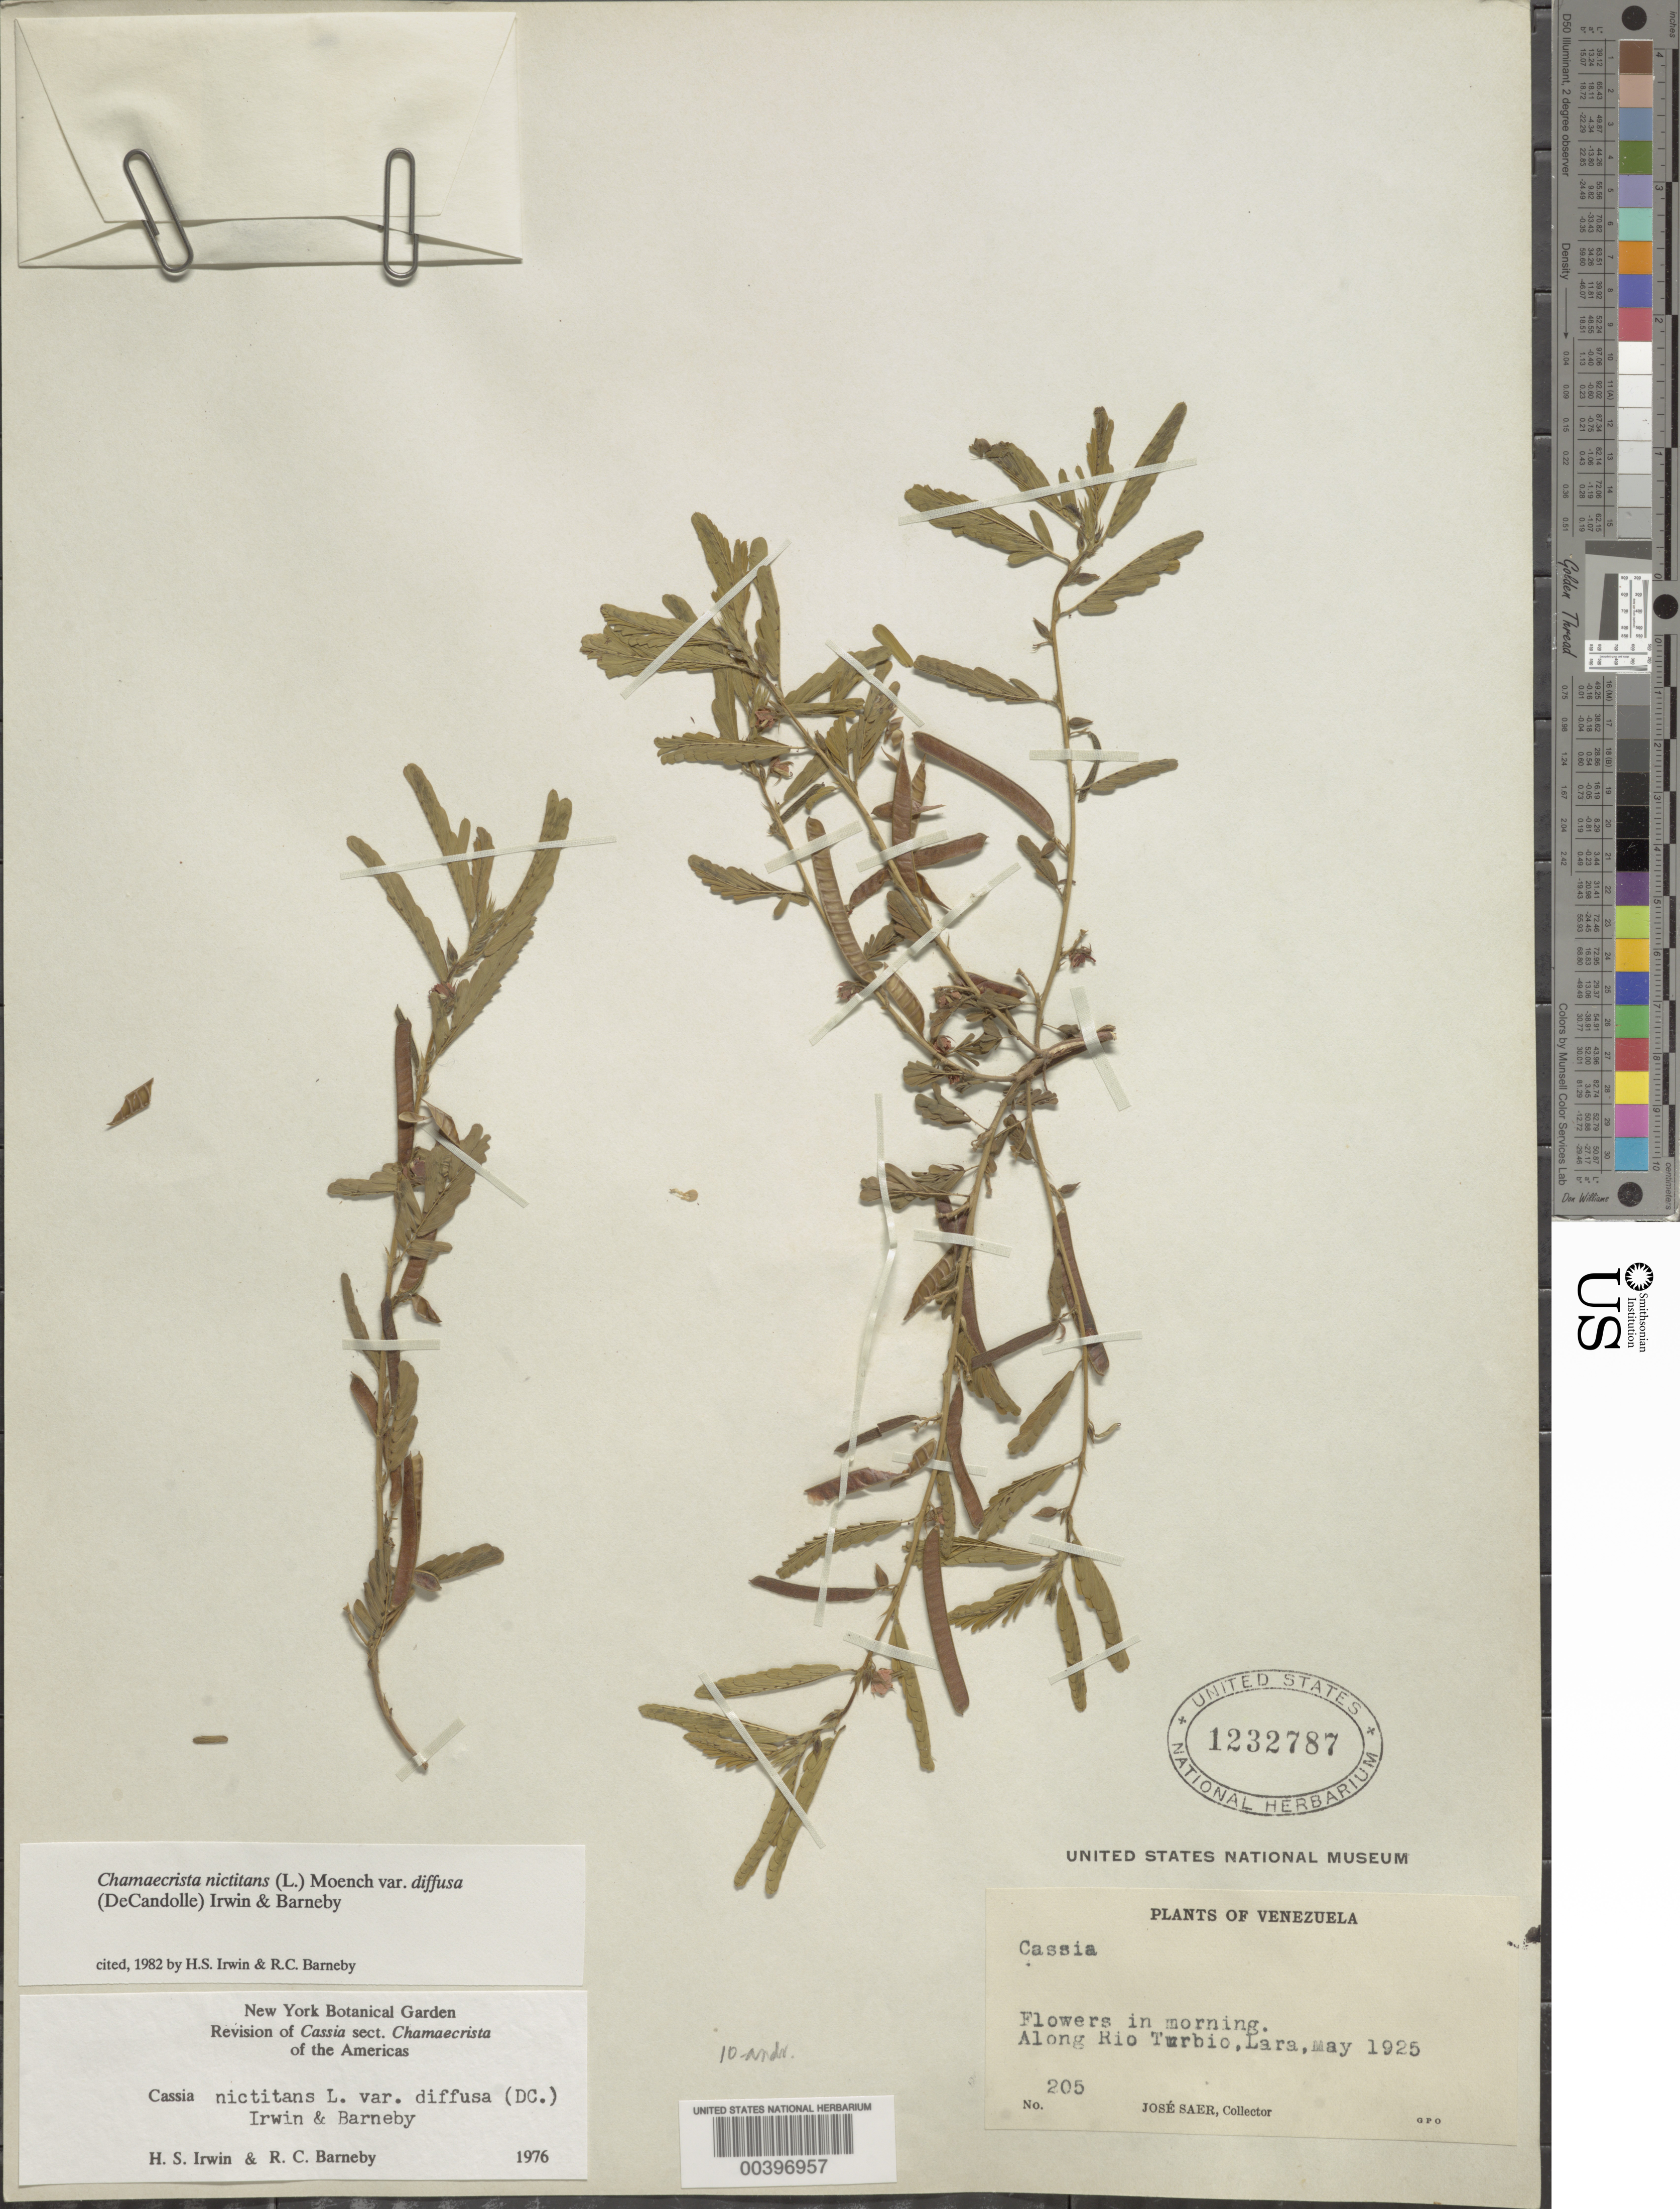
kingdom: Plantae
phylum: Tracheophyta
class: Magnoliopsida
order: Fabales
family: Fabaceae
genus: Chamaecrista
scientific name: Chamaecrista nictitans var. diffusa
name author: (DC.) H.S. Irwin & Barneby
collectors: J. Saer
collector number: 205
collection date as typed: May 1925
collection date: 1925-05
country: Venezuela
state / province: Lara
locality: Along rio turbio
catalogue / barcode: US 1232787